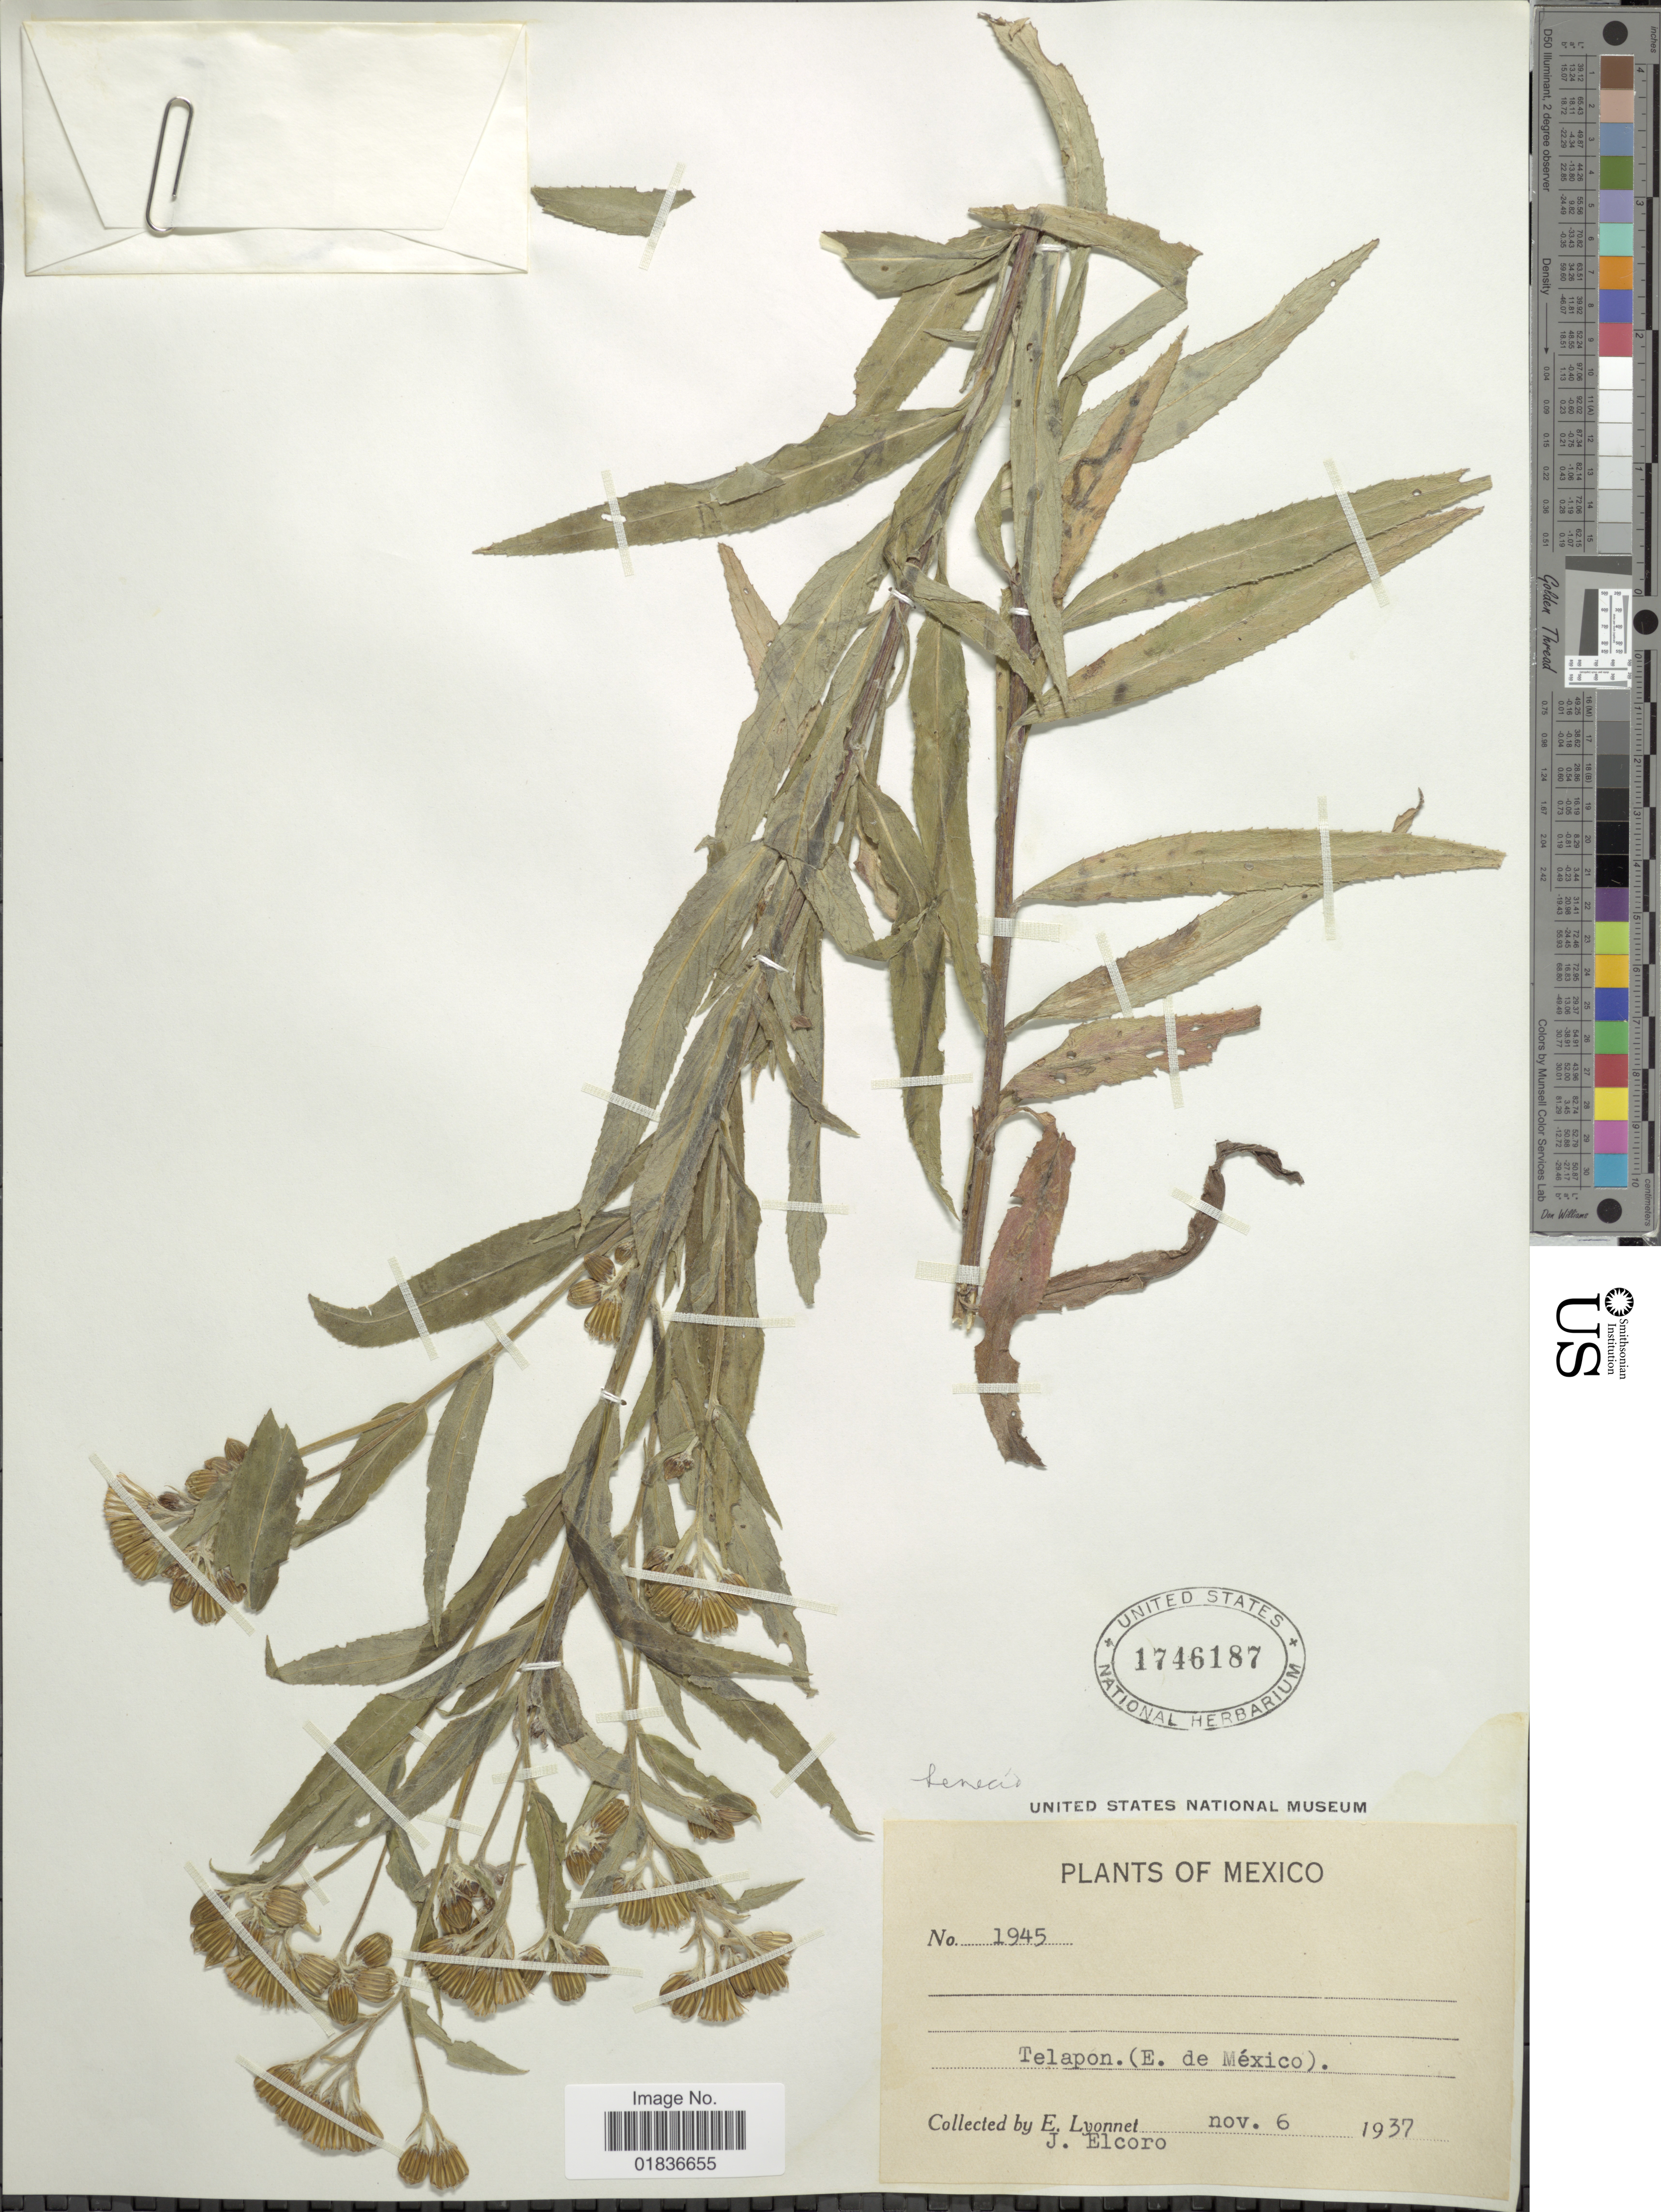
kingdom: Plantae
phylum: Tracheophyta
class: Magnoliopsida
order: Asterales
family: Asteraceae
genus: Senecio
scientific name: Senecio sp.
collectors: E. Lyonnet & J. Elcoro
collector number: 1945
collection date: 1937-11-06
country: Mexico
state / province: México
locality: Telapon. (E. de México)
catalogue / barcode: US 1746187